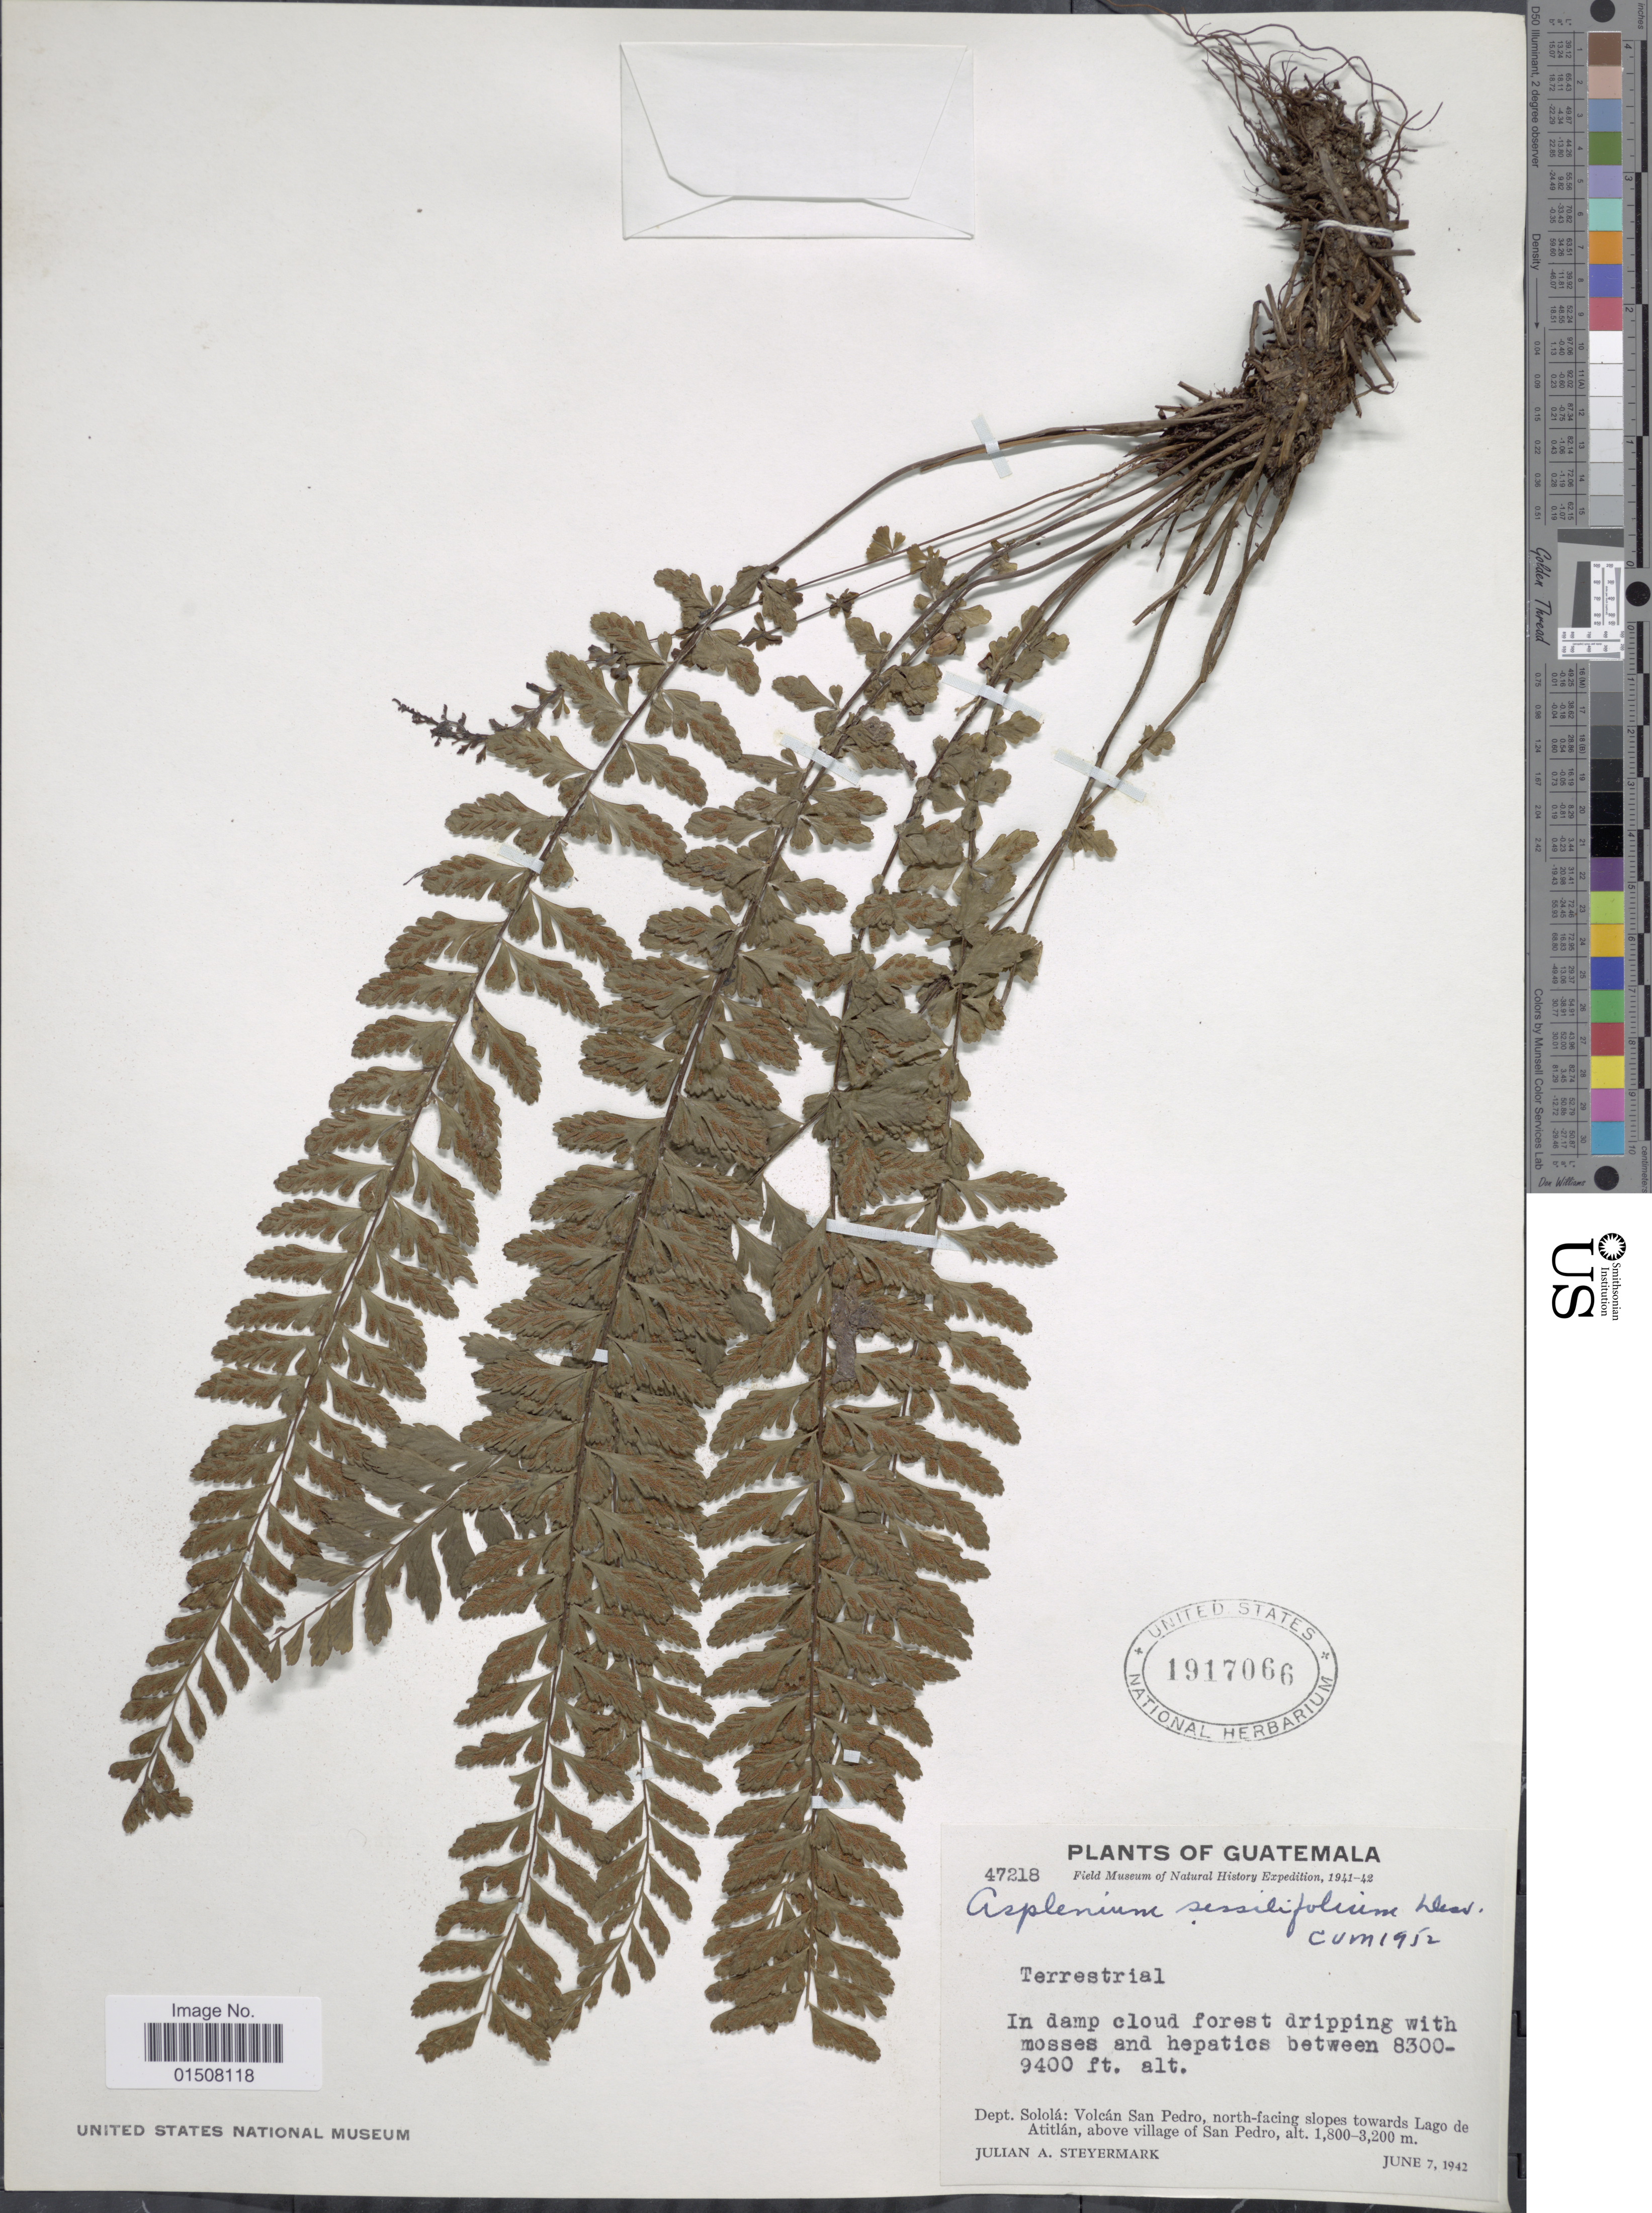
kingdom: Plantae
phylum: Tracheophyta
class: Polypodiopsida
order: Polypodiales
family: Aspleniaceae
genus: Asplenium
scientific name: Asplenium sessilifolium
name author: Desv.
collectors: J. Steyermark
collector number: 47218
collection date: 1942-07-06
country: Guatemala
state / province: Sololá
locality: Dept. Solola: Volcan San Pedro, north-facing slopes towards Lago de Atitlan, above village San Pedro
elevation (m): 1800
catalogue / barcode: US 1917066